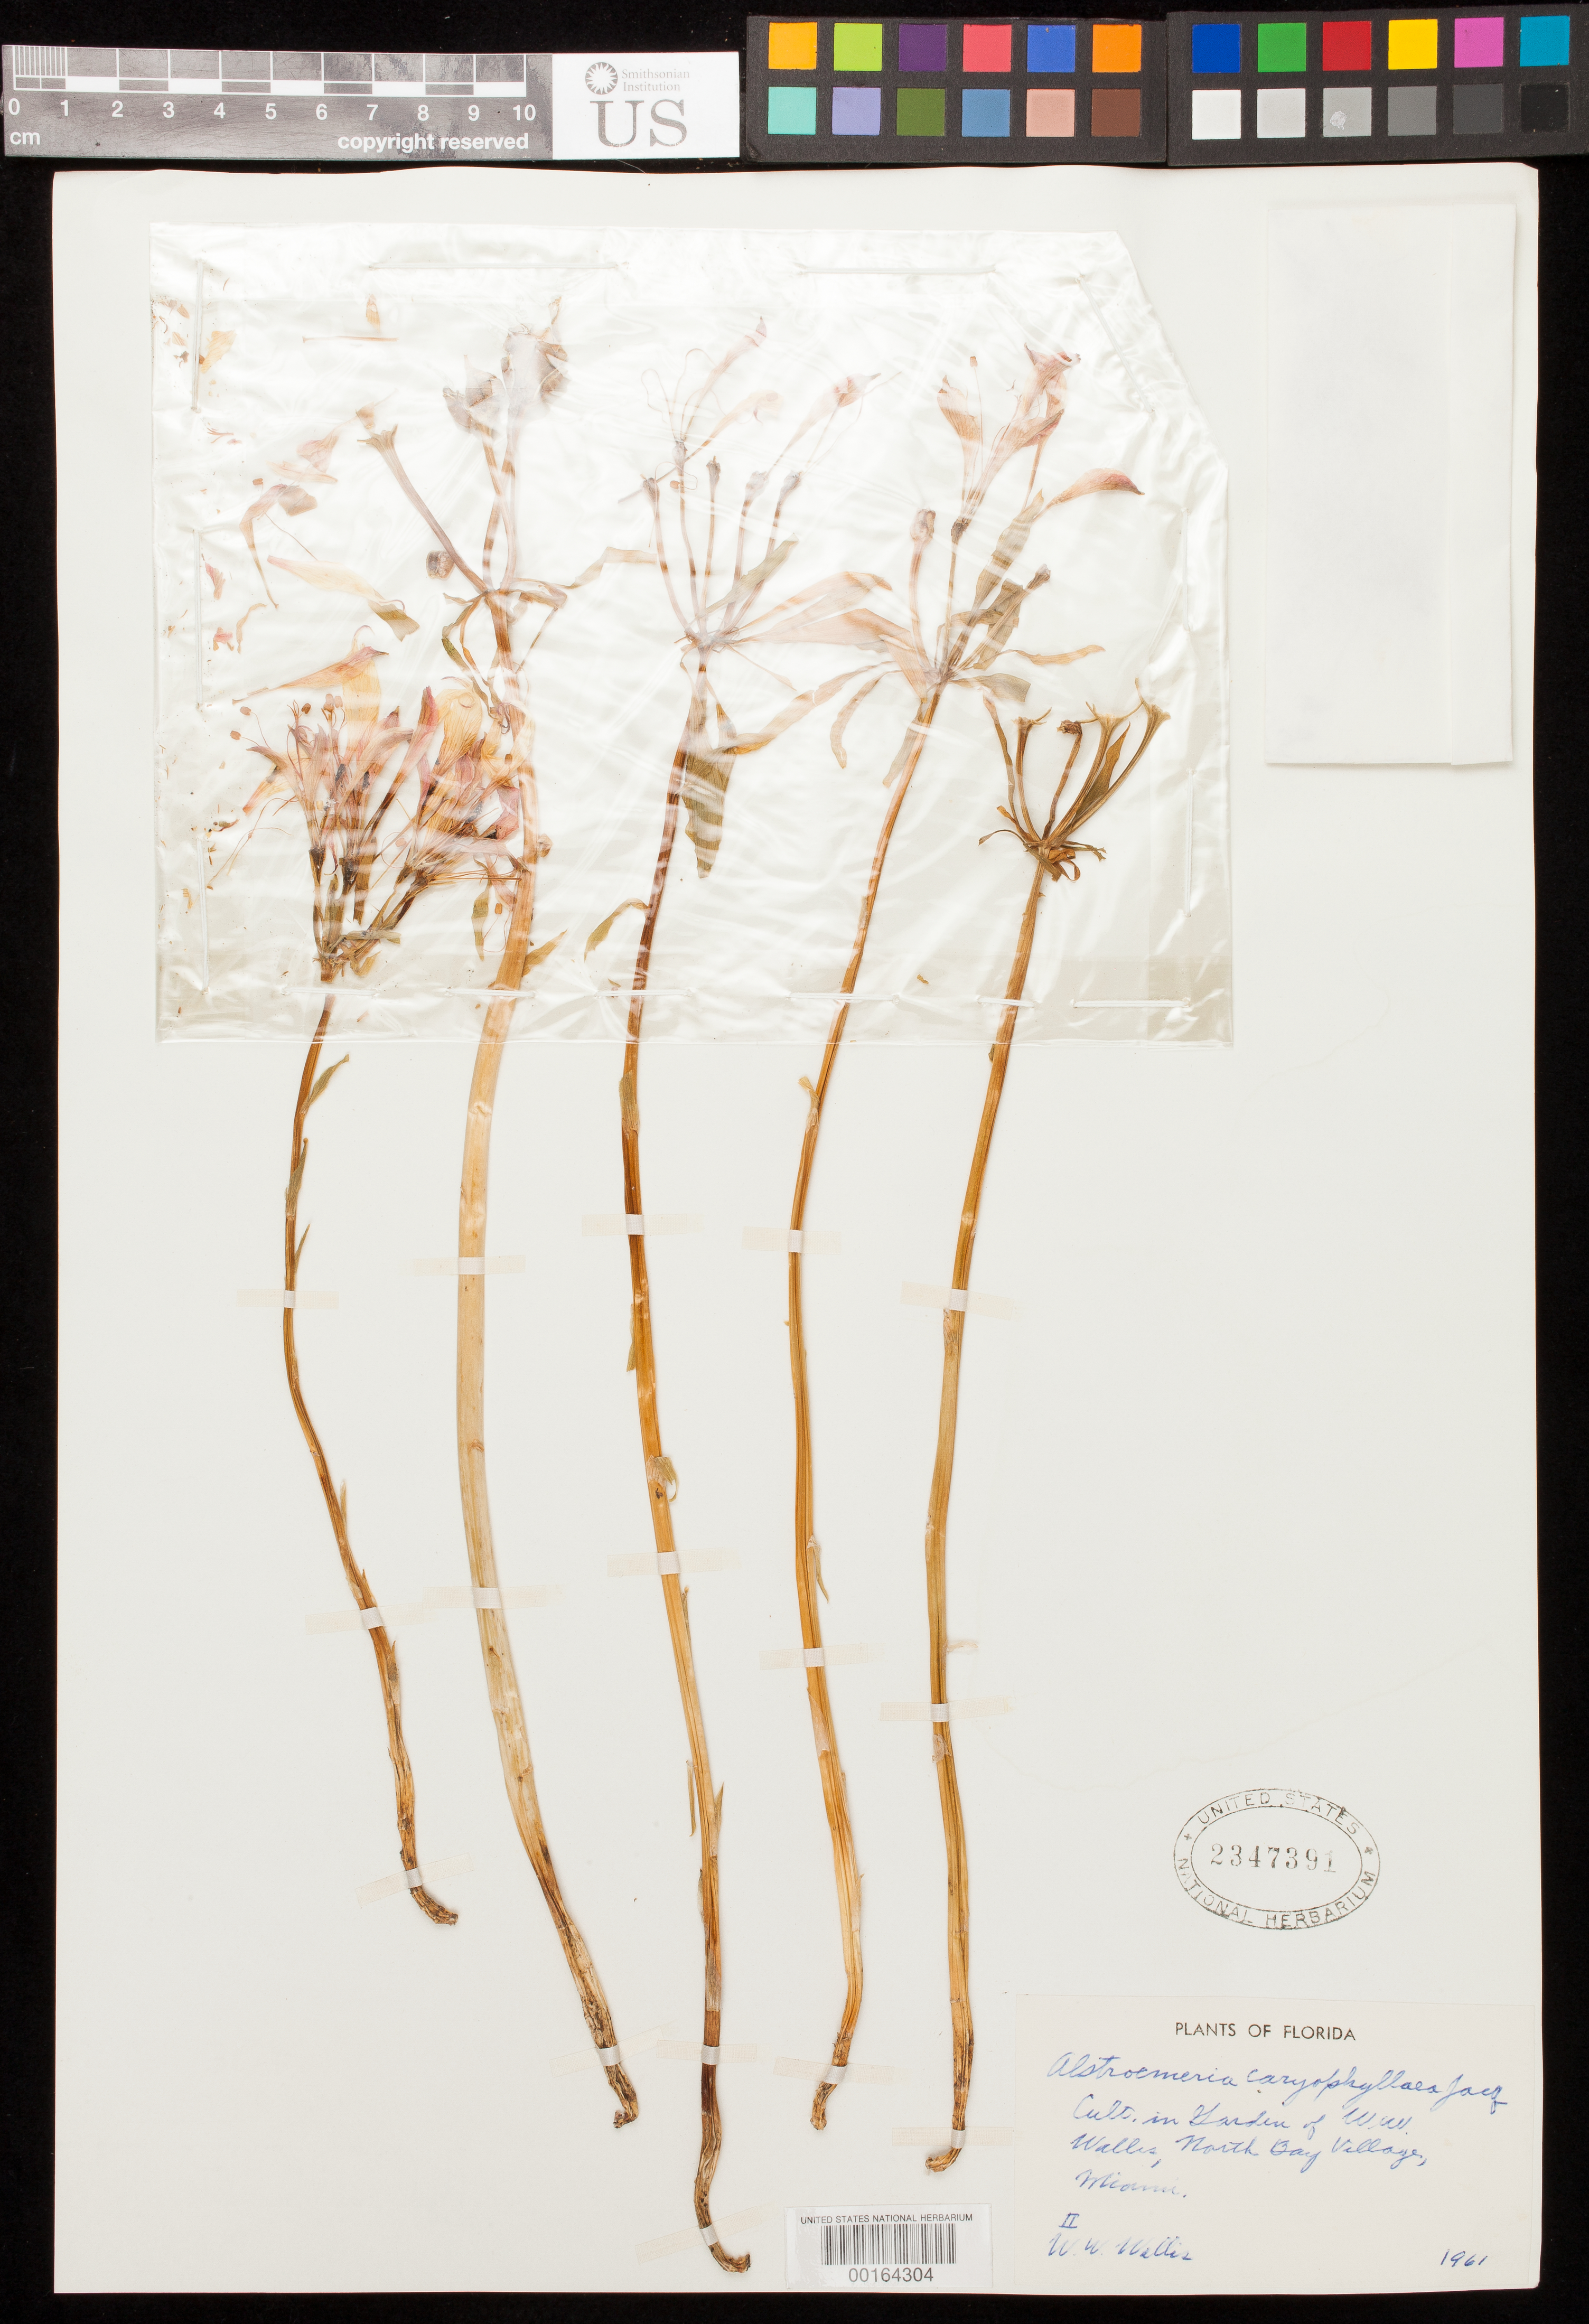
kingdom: Plantae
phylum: Tracheophyta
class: Liliopsida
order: Liliales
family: Alstroemeriaceae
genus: Alstroemeria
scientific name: Alstroemeria caryophyllaea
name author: Jacq.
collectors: W. Wallis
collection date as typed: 1961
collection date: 1961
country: Germany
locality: Gorgenthal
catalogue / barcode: US 2347391